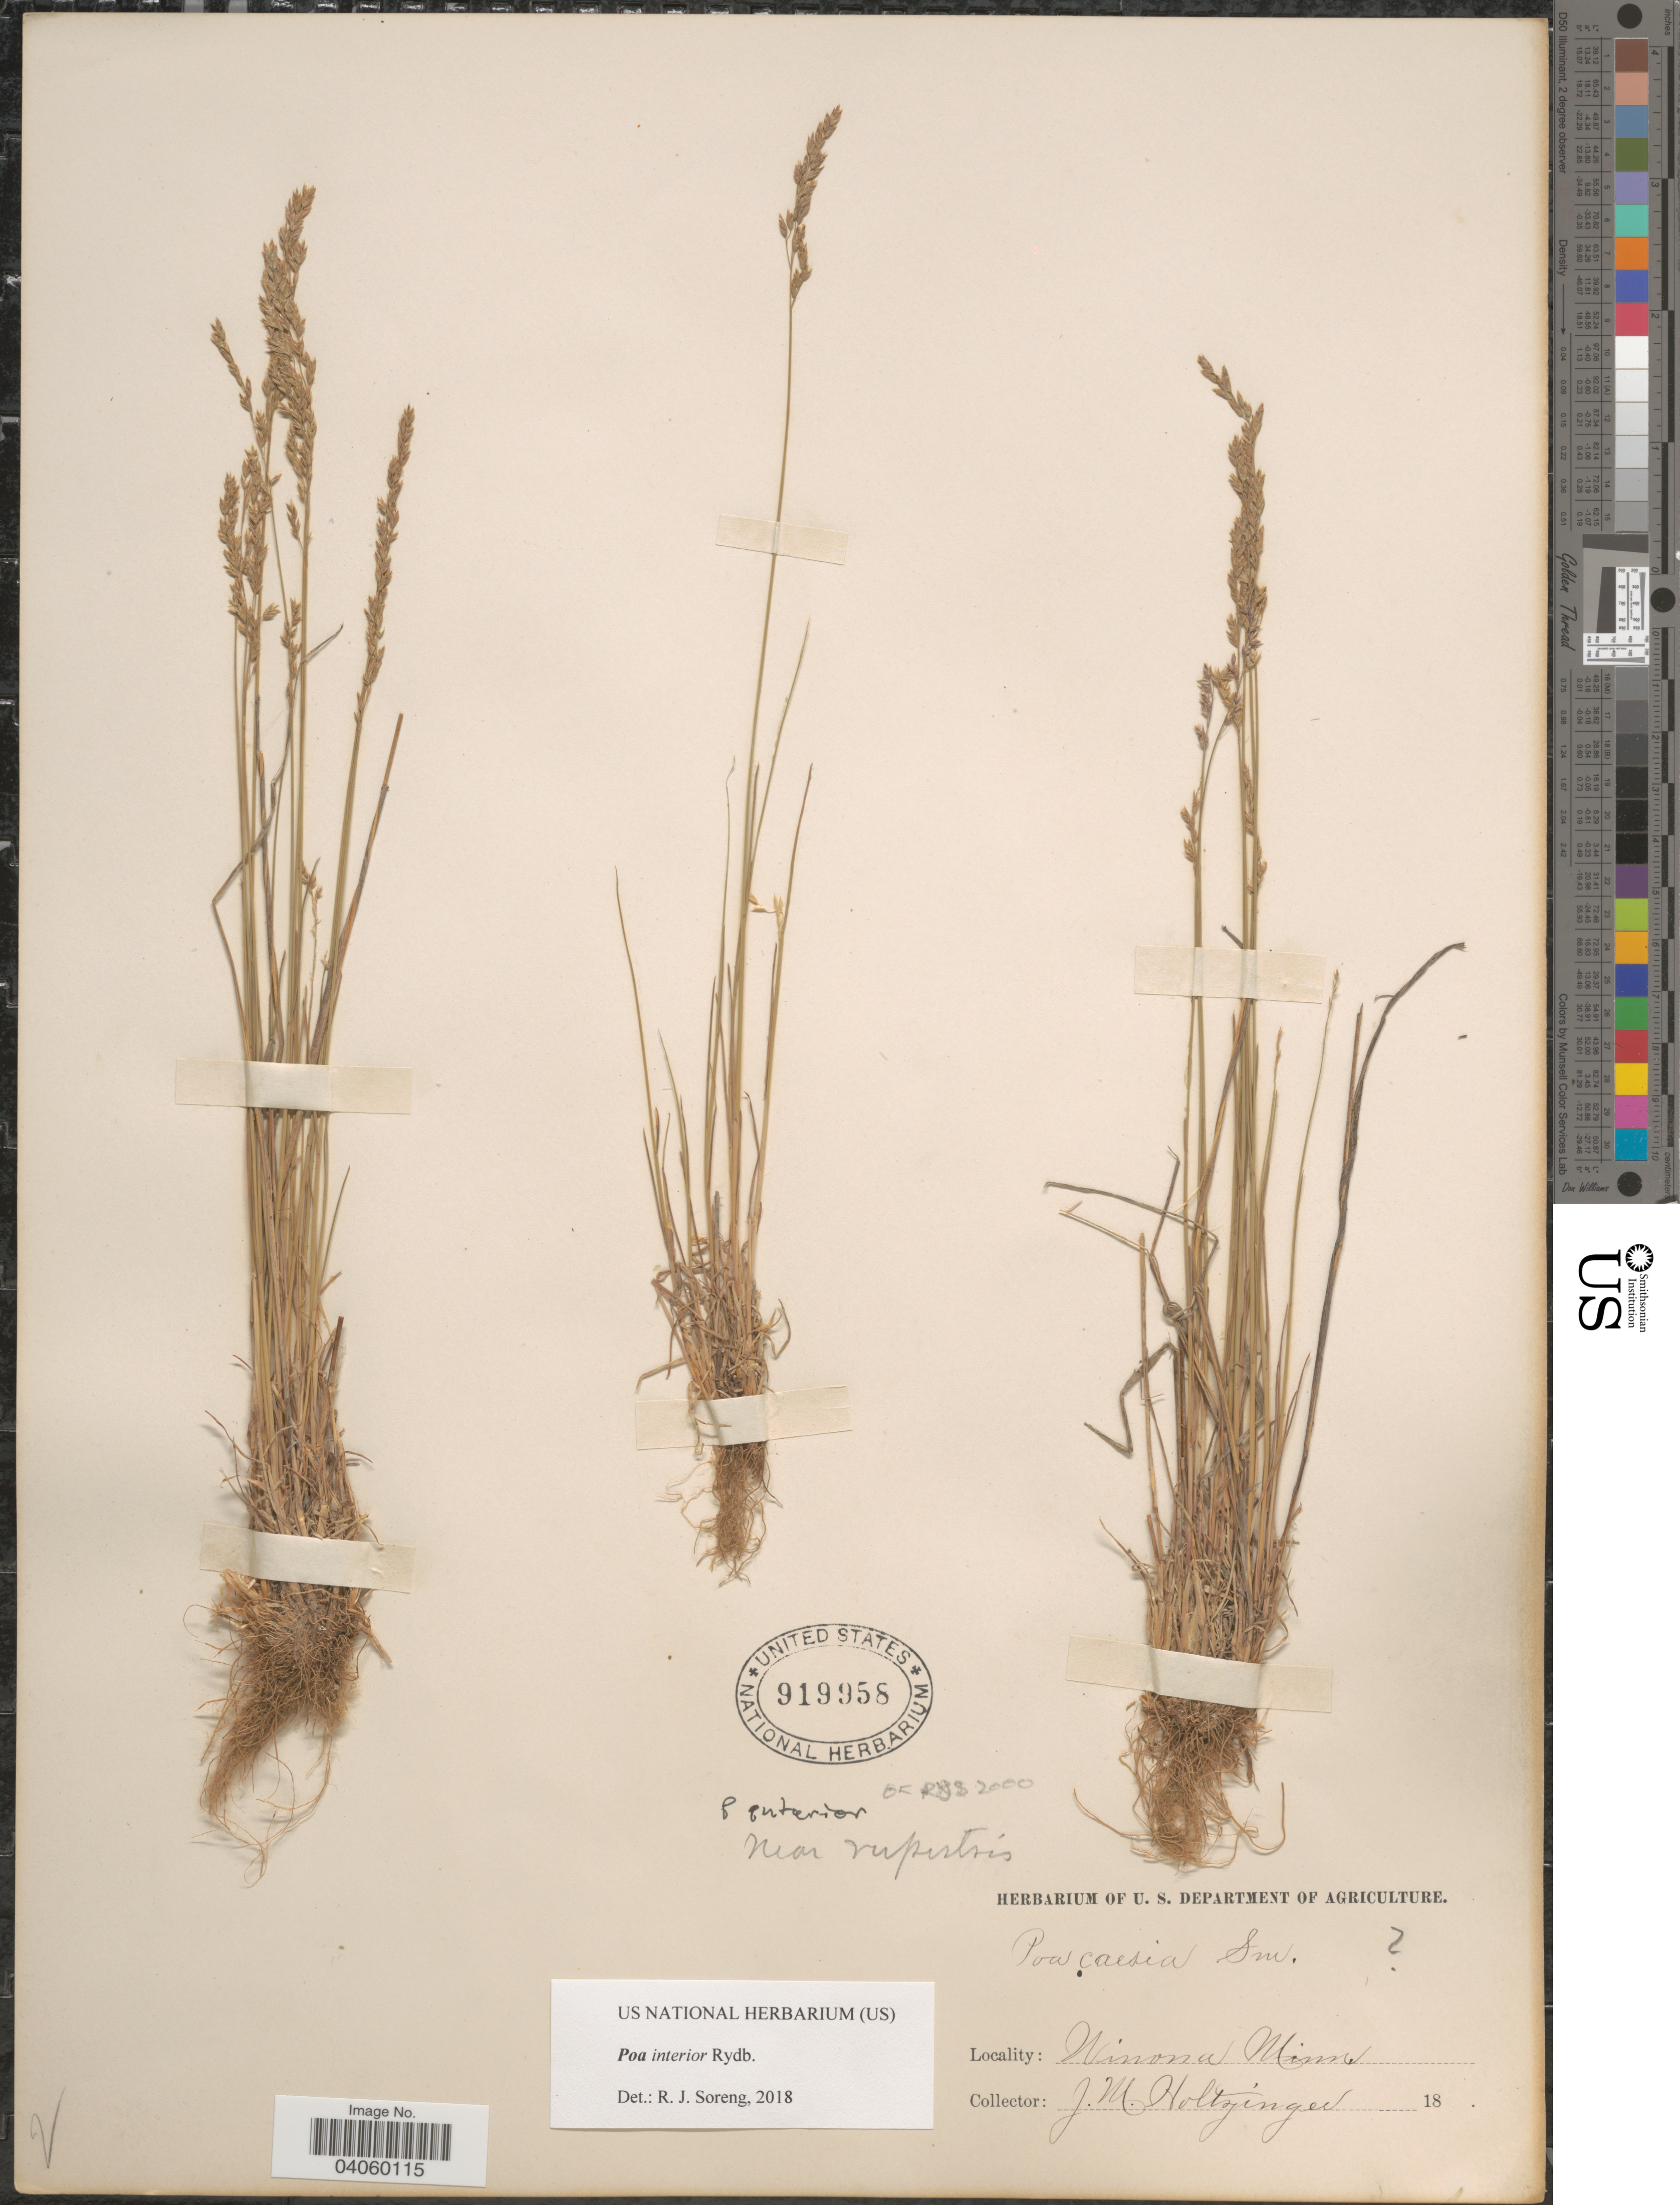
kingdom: Plantae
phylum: Tracheophyta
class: Liliopsida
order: Poales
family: Poaceae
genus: Poa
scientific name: Poa palustris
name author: L.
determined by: Soreng, Robert J., Research Associate (BOT), Smithsonian Institution - National Museum of Natural History (UNITED STATES)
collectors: J. Holtzinger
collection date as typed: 18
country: United States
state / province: Minnesota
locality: Winona.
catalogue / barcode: US 919958